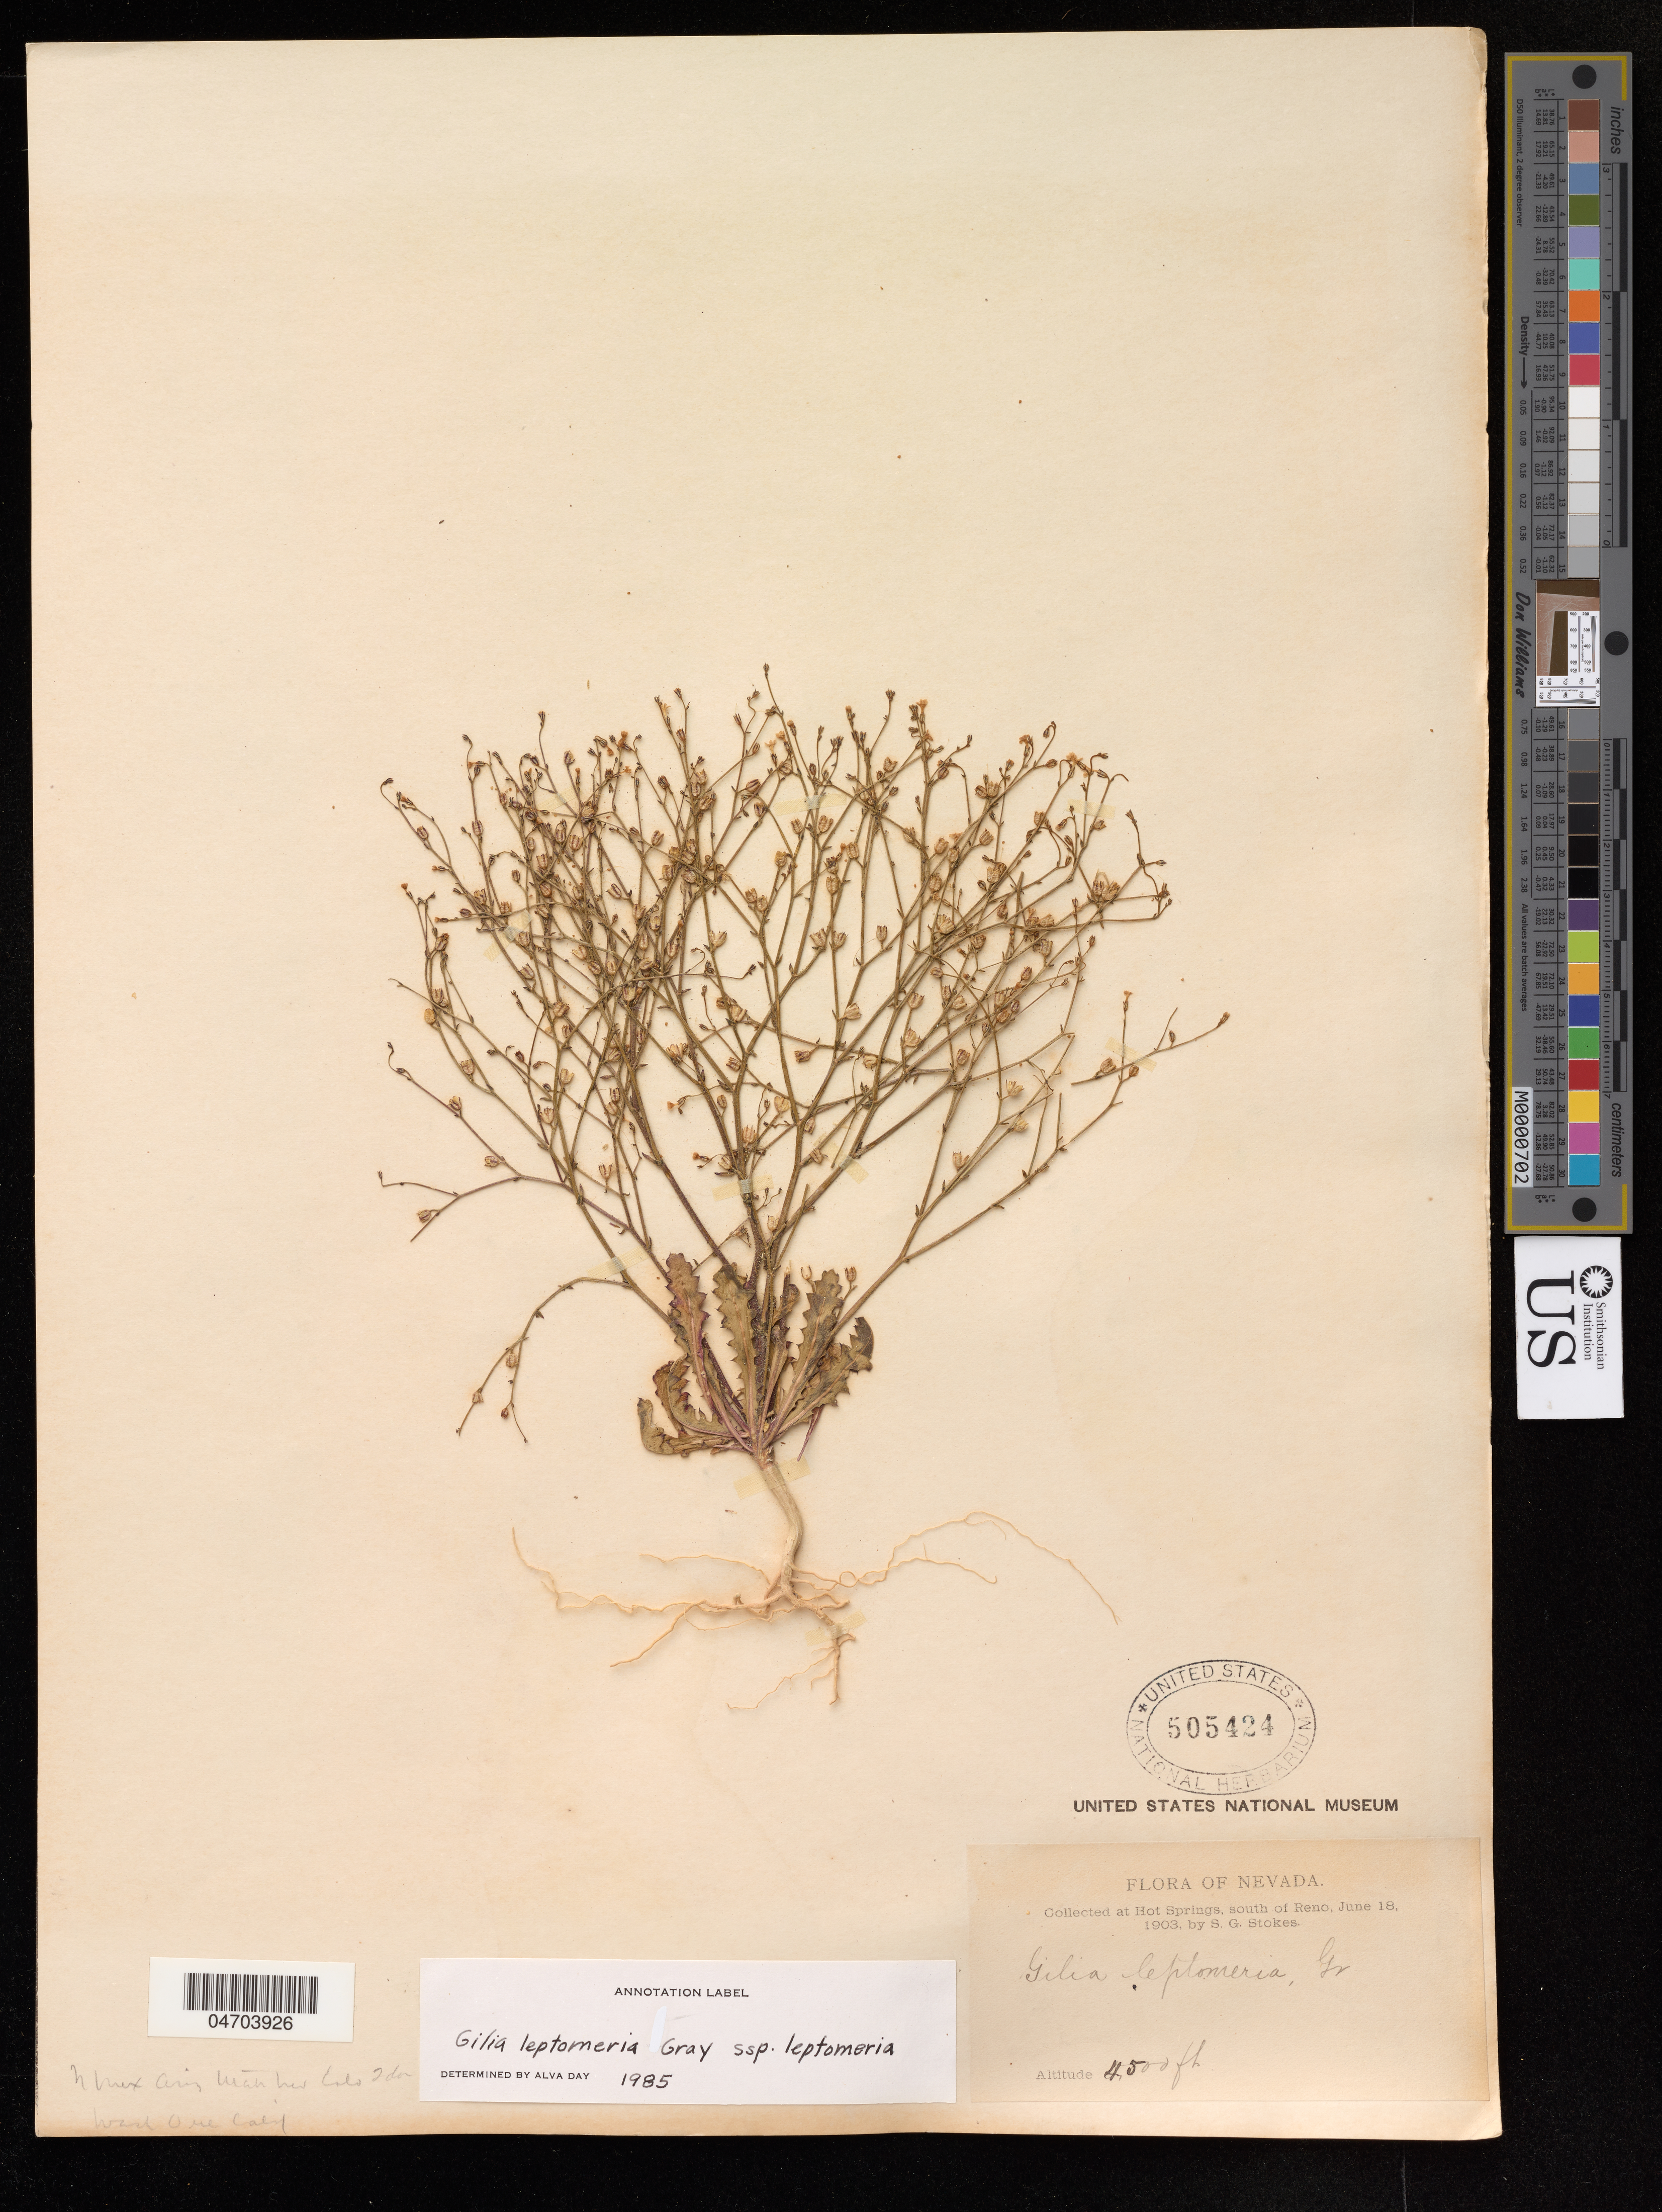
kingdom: Plantae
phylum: Tracheophyta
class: Magnoliopsida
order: Ericales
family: Polemoniaceae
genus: Gilia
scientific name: Gilia leptomeria subsp. leptomeria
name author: A. Gray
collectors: S. Stokes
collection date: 1903-06-18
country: United States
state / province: Nevada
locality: At Hot Springs, south of Reno.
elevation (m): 1372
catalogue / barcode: US 505424